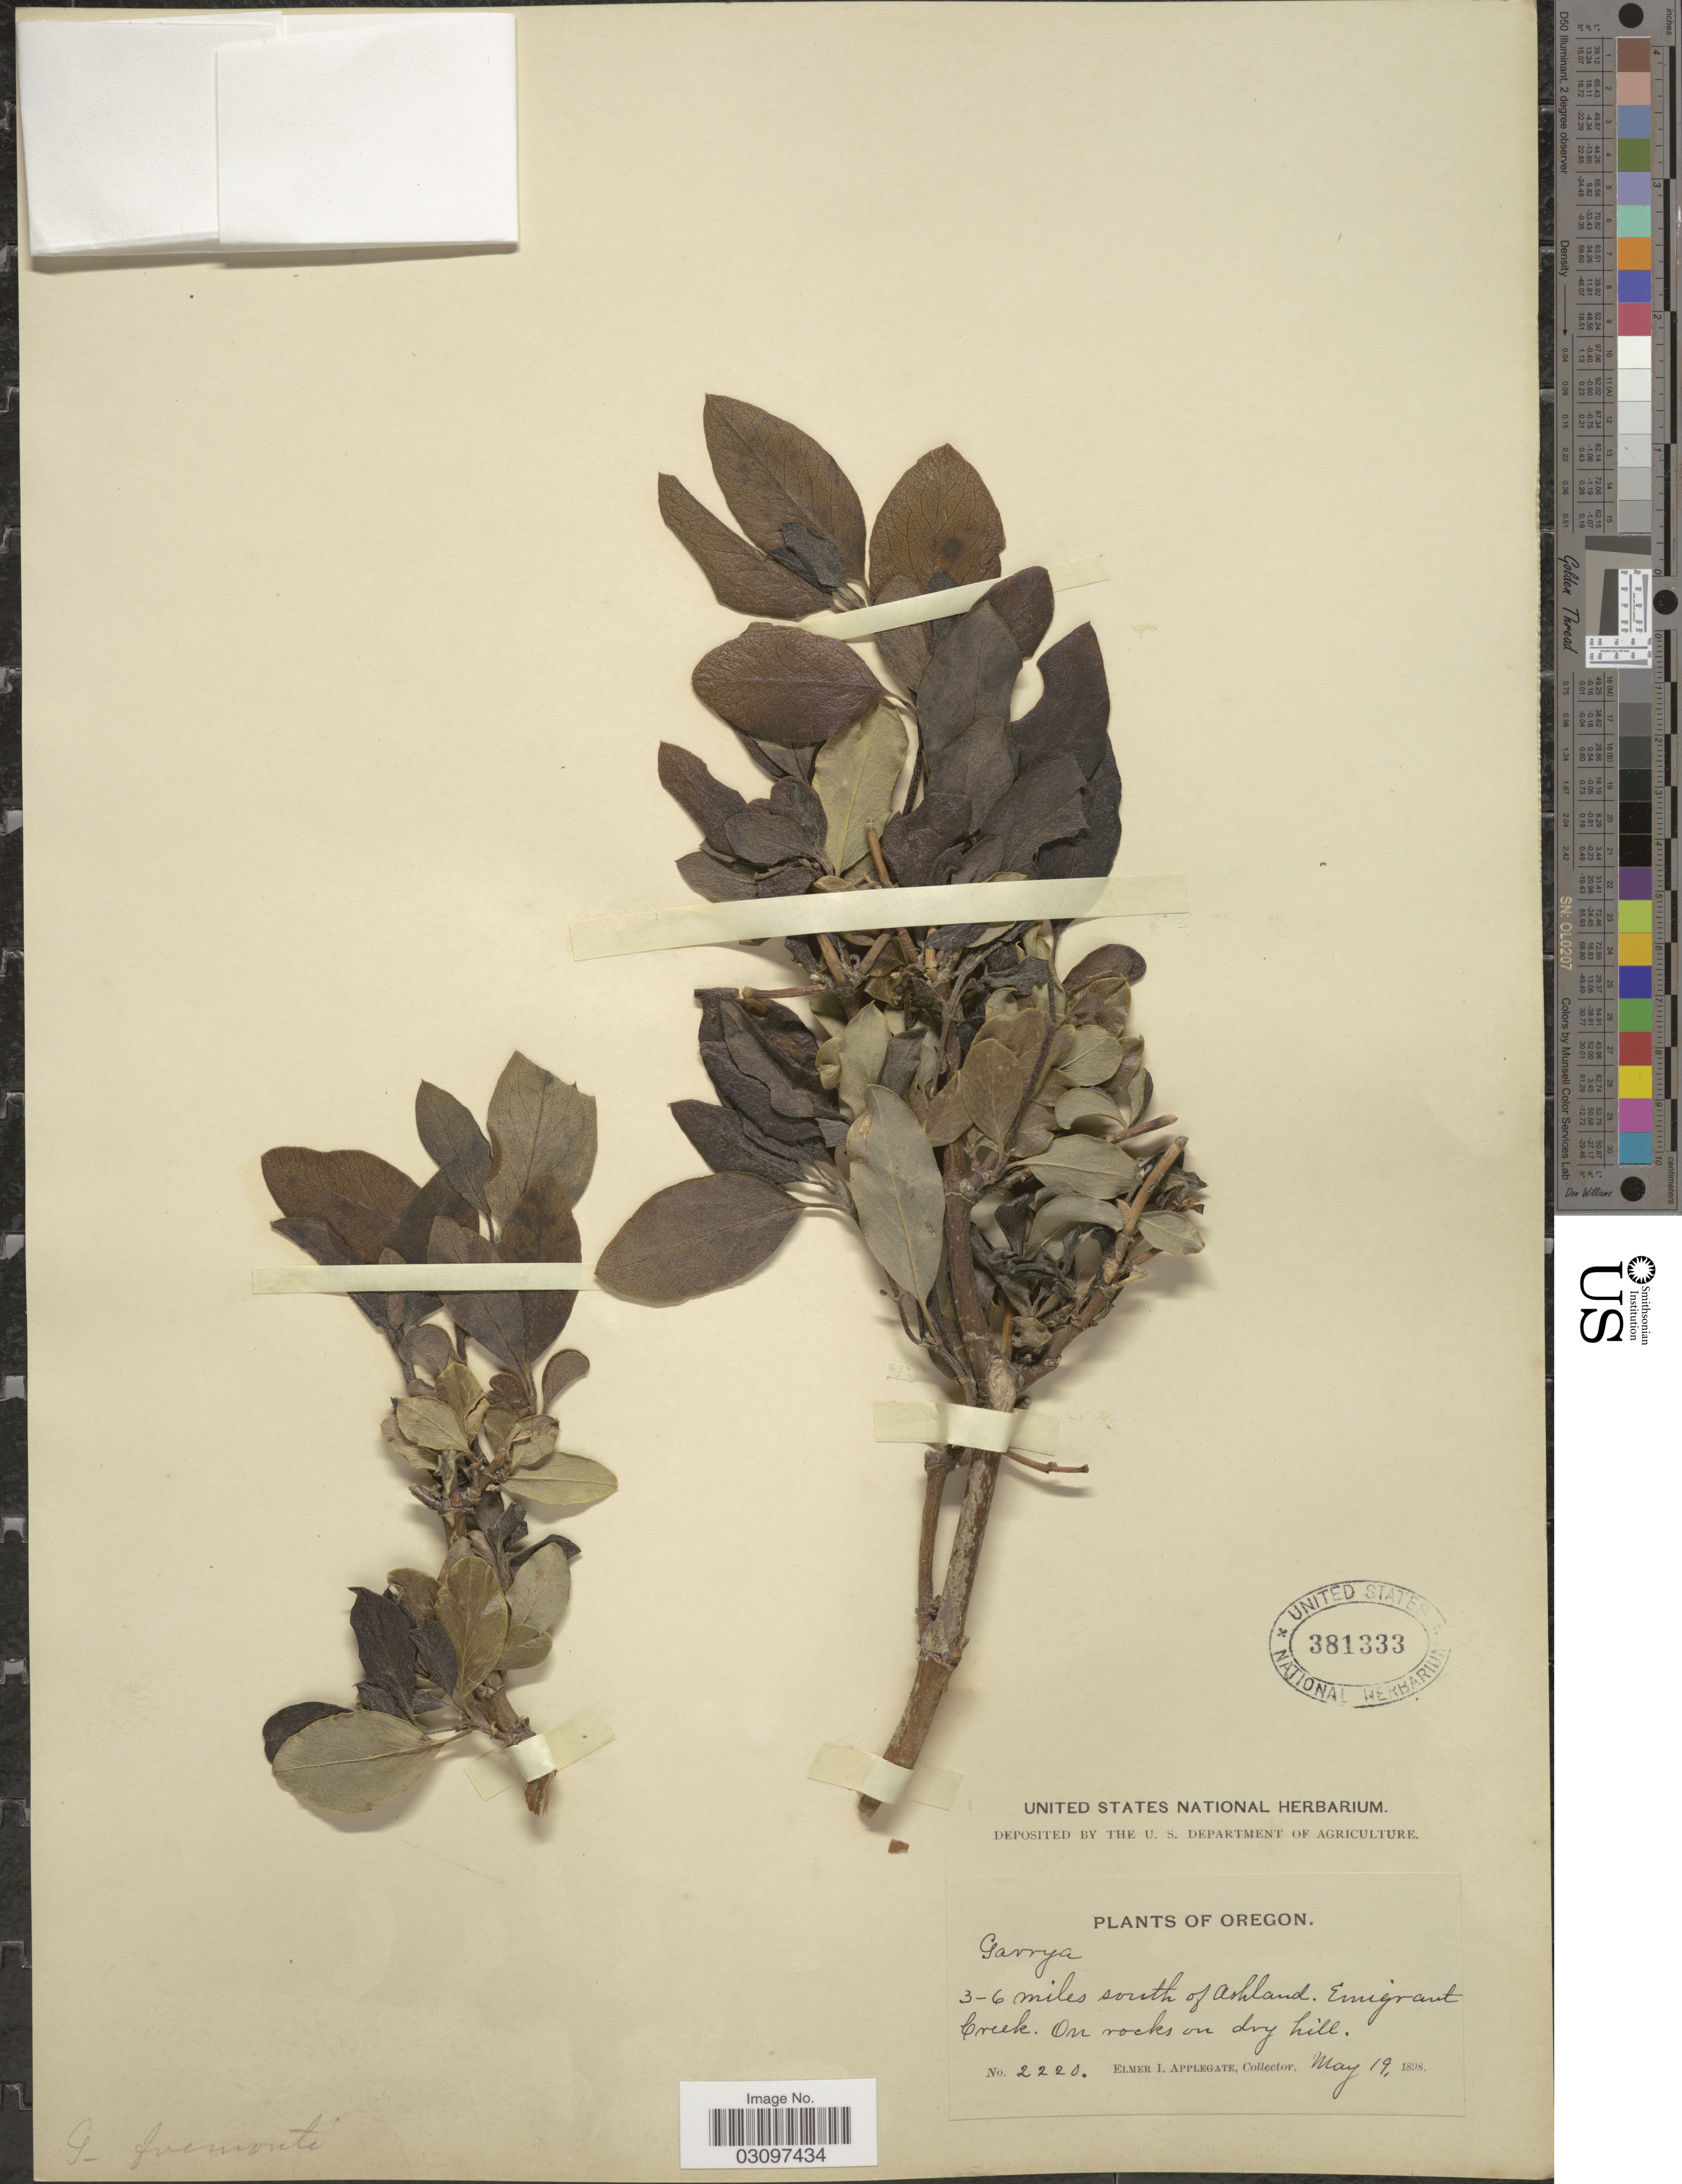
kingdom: Plantae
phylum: Tracheophyta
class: Magnoliopsida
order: Garryales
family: Garryaceae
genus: Garrya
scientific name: Garrya fremontii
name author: Torr.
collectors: E. I. Applegate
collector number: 2220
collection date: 1898-05-19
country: United States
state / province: Oregon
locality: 3-6 miles south of Ashland. Emigrant Creek.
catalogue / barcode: US 381333